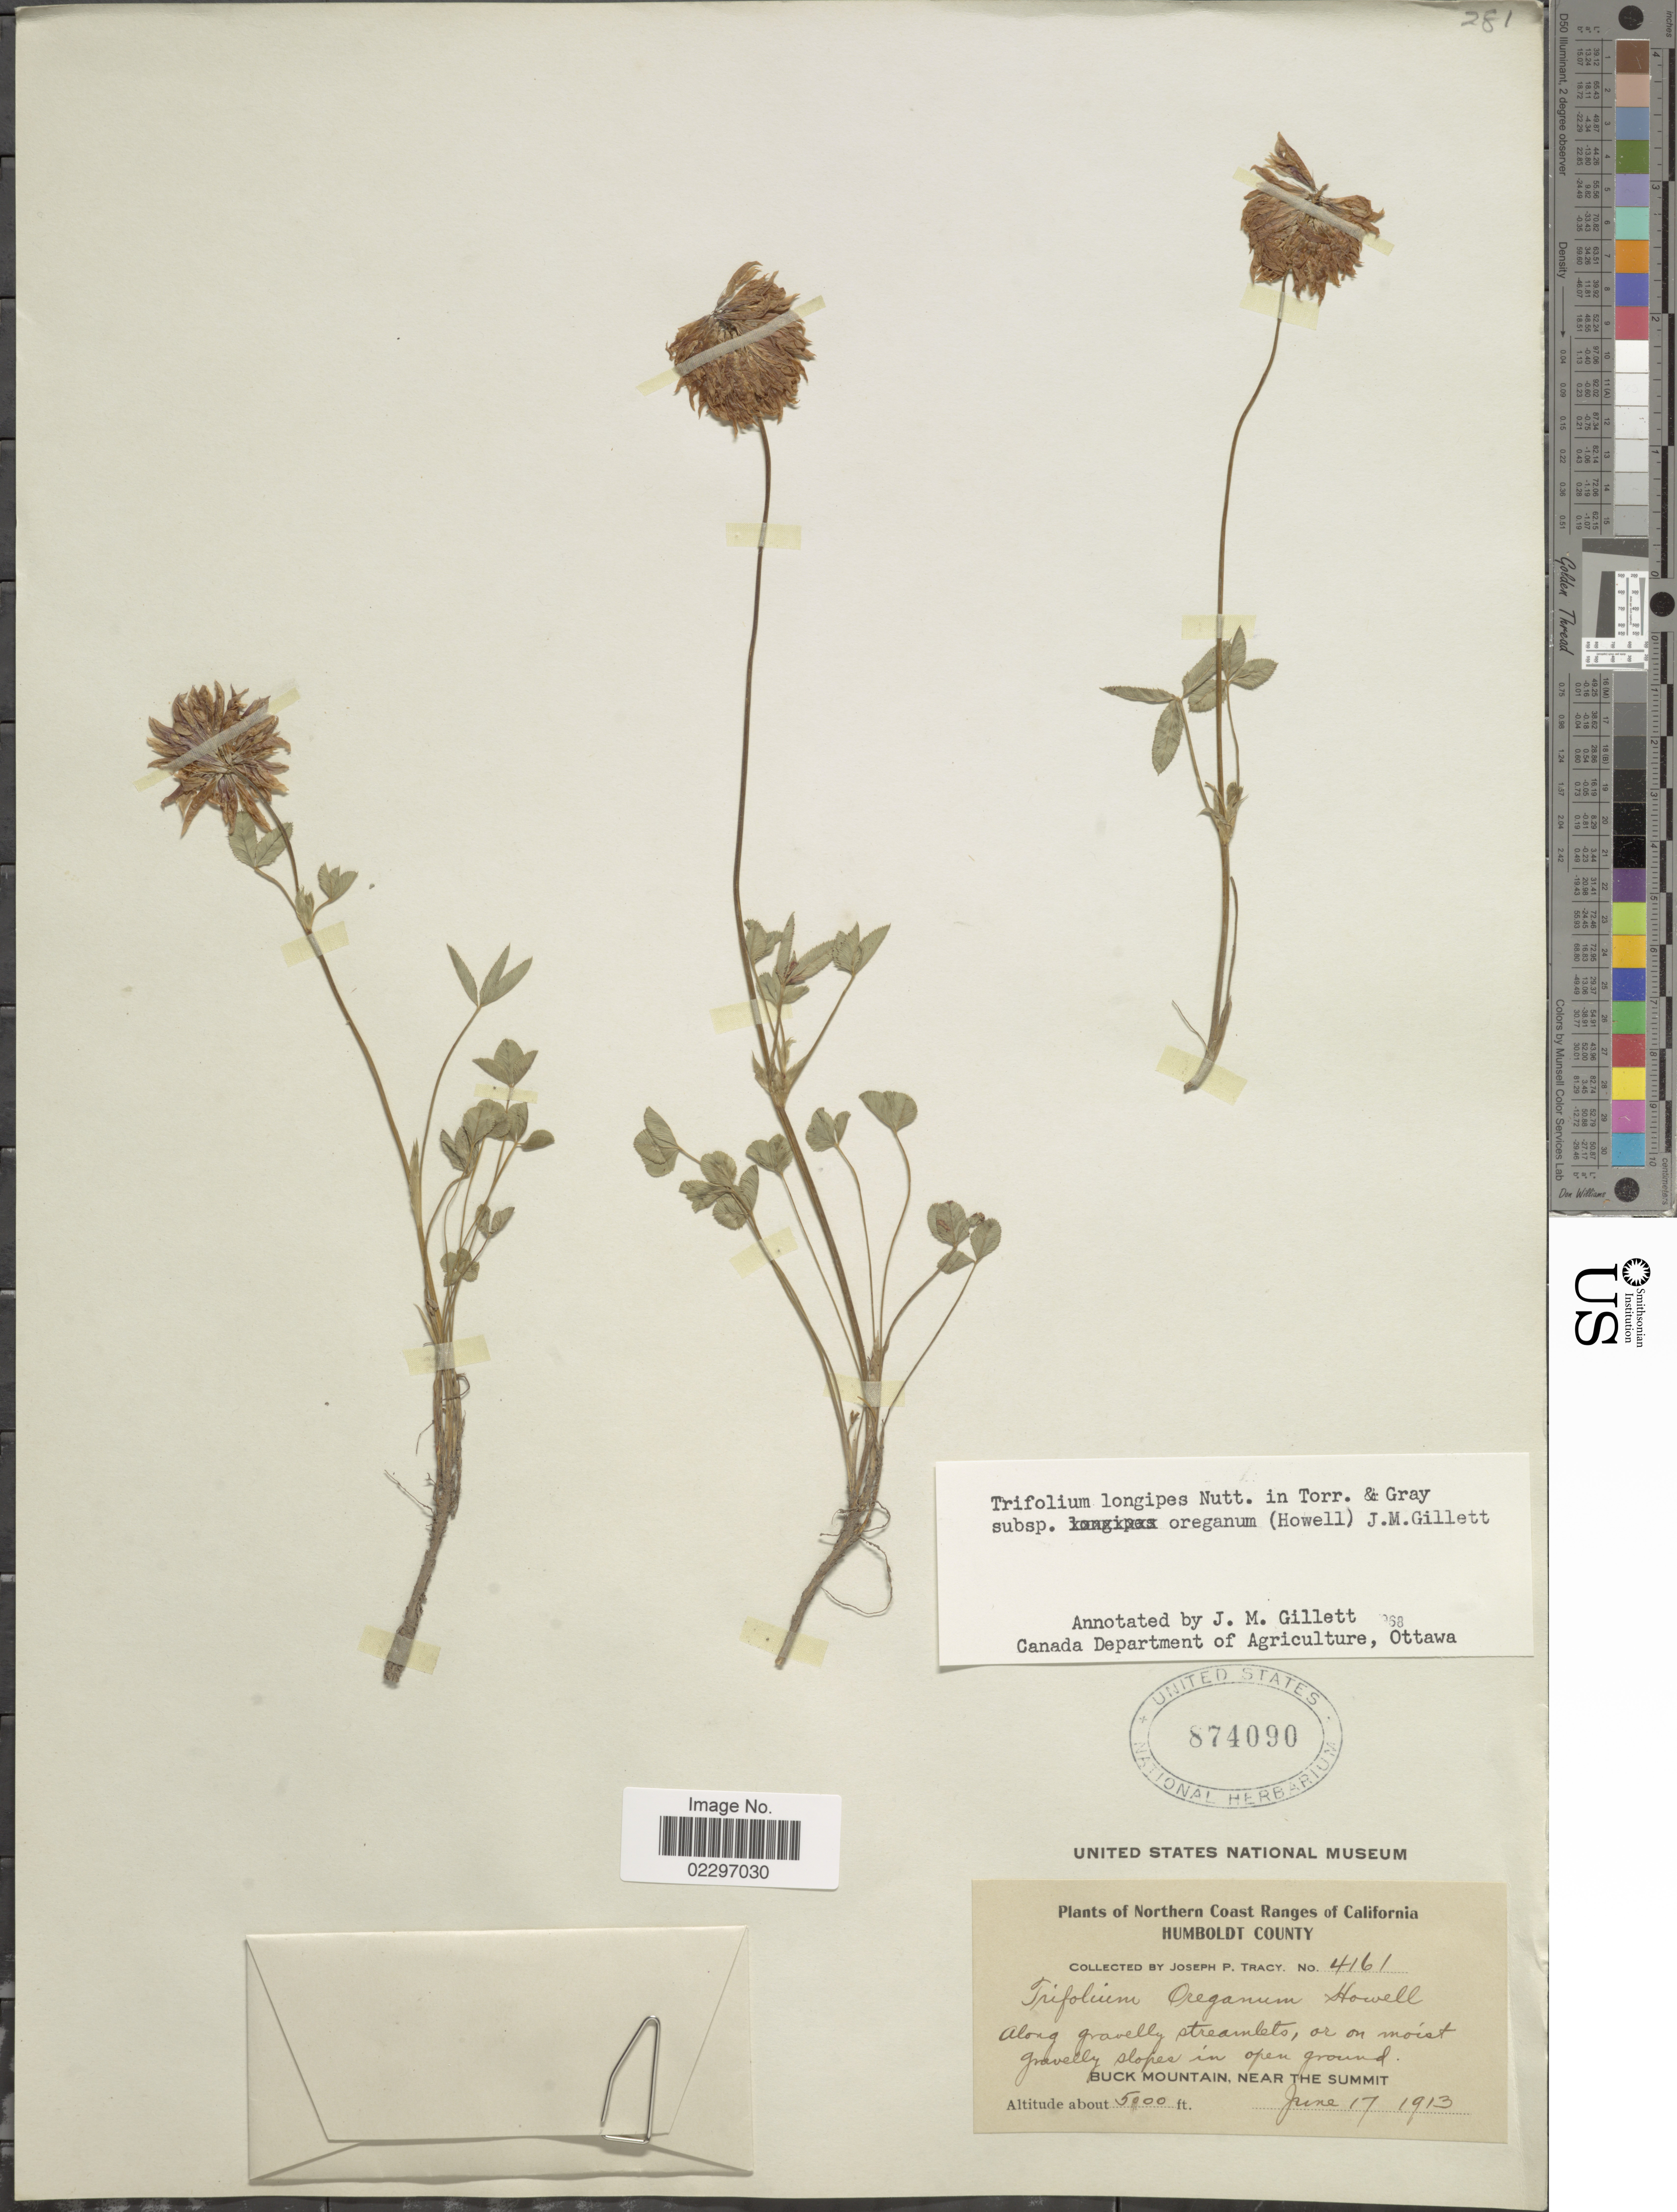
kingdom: Plantae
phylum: Tracheophyta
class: Magnoliopsida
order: Fabales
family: Fabaceae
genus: Trifolium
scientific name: Trifolium longipes subsp. oreganum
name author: (Howell) J.M. Gillett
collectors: J. Tracy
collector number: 4161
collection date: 1913-06-17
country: United States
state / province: California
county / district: Humboldt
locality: Northern Coast Ranges of California. Humboldt County. Along gravelly streamlets, or on moist gravelly slopes in open ground. Buck Mountain, near the summit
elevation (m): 1524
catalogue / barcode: US 874090